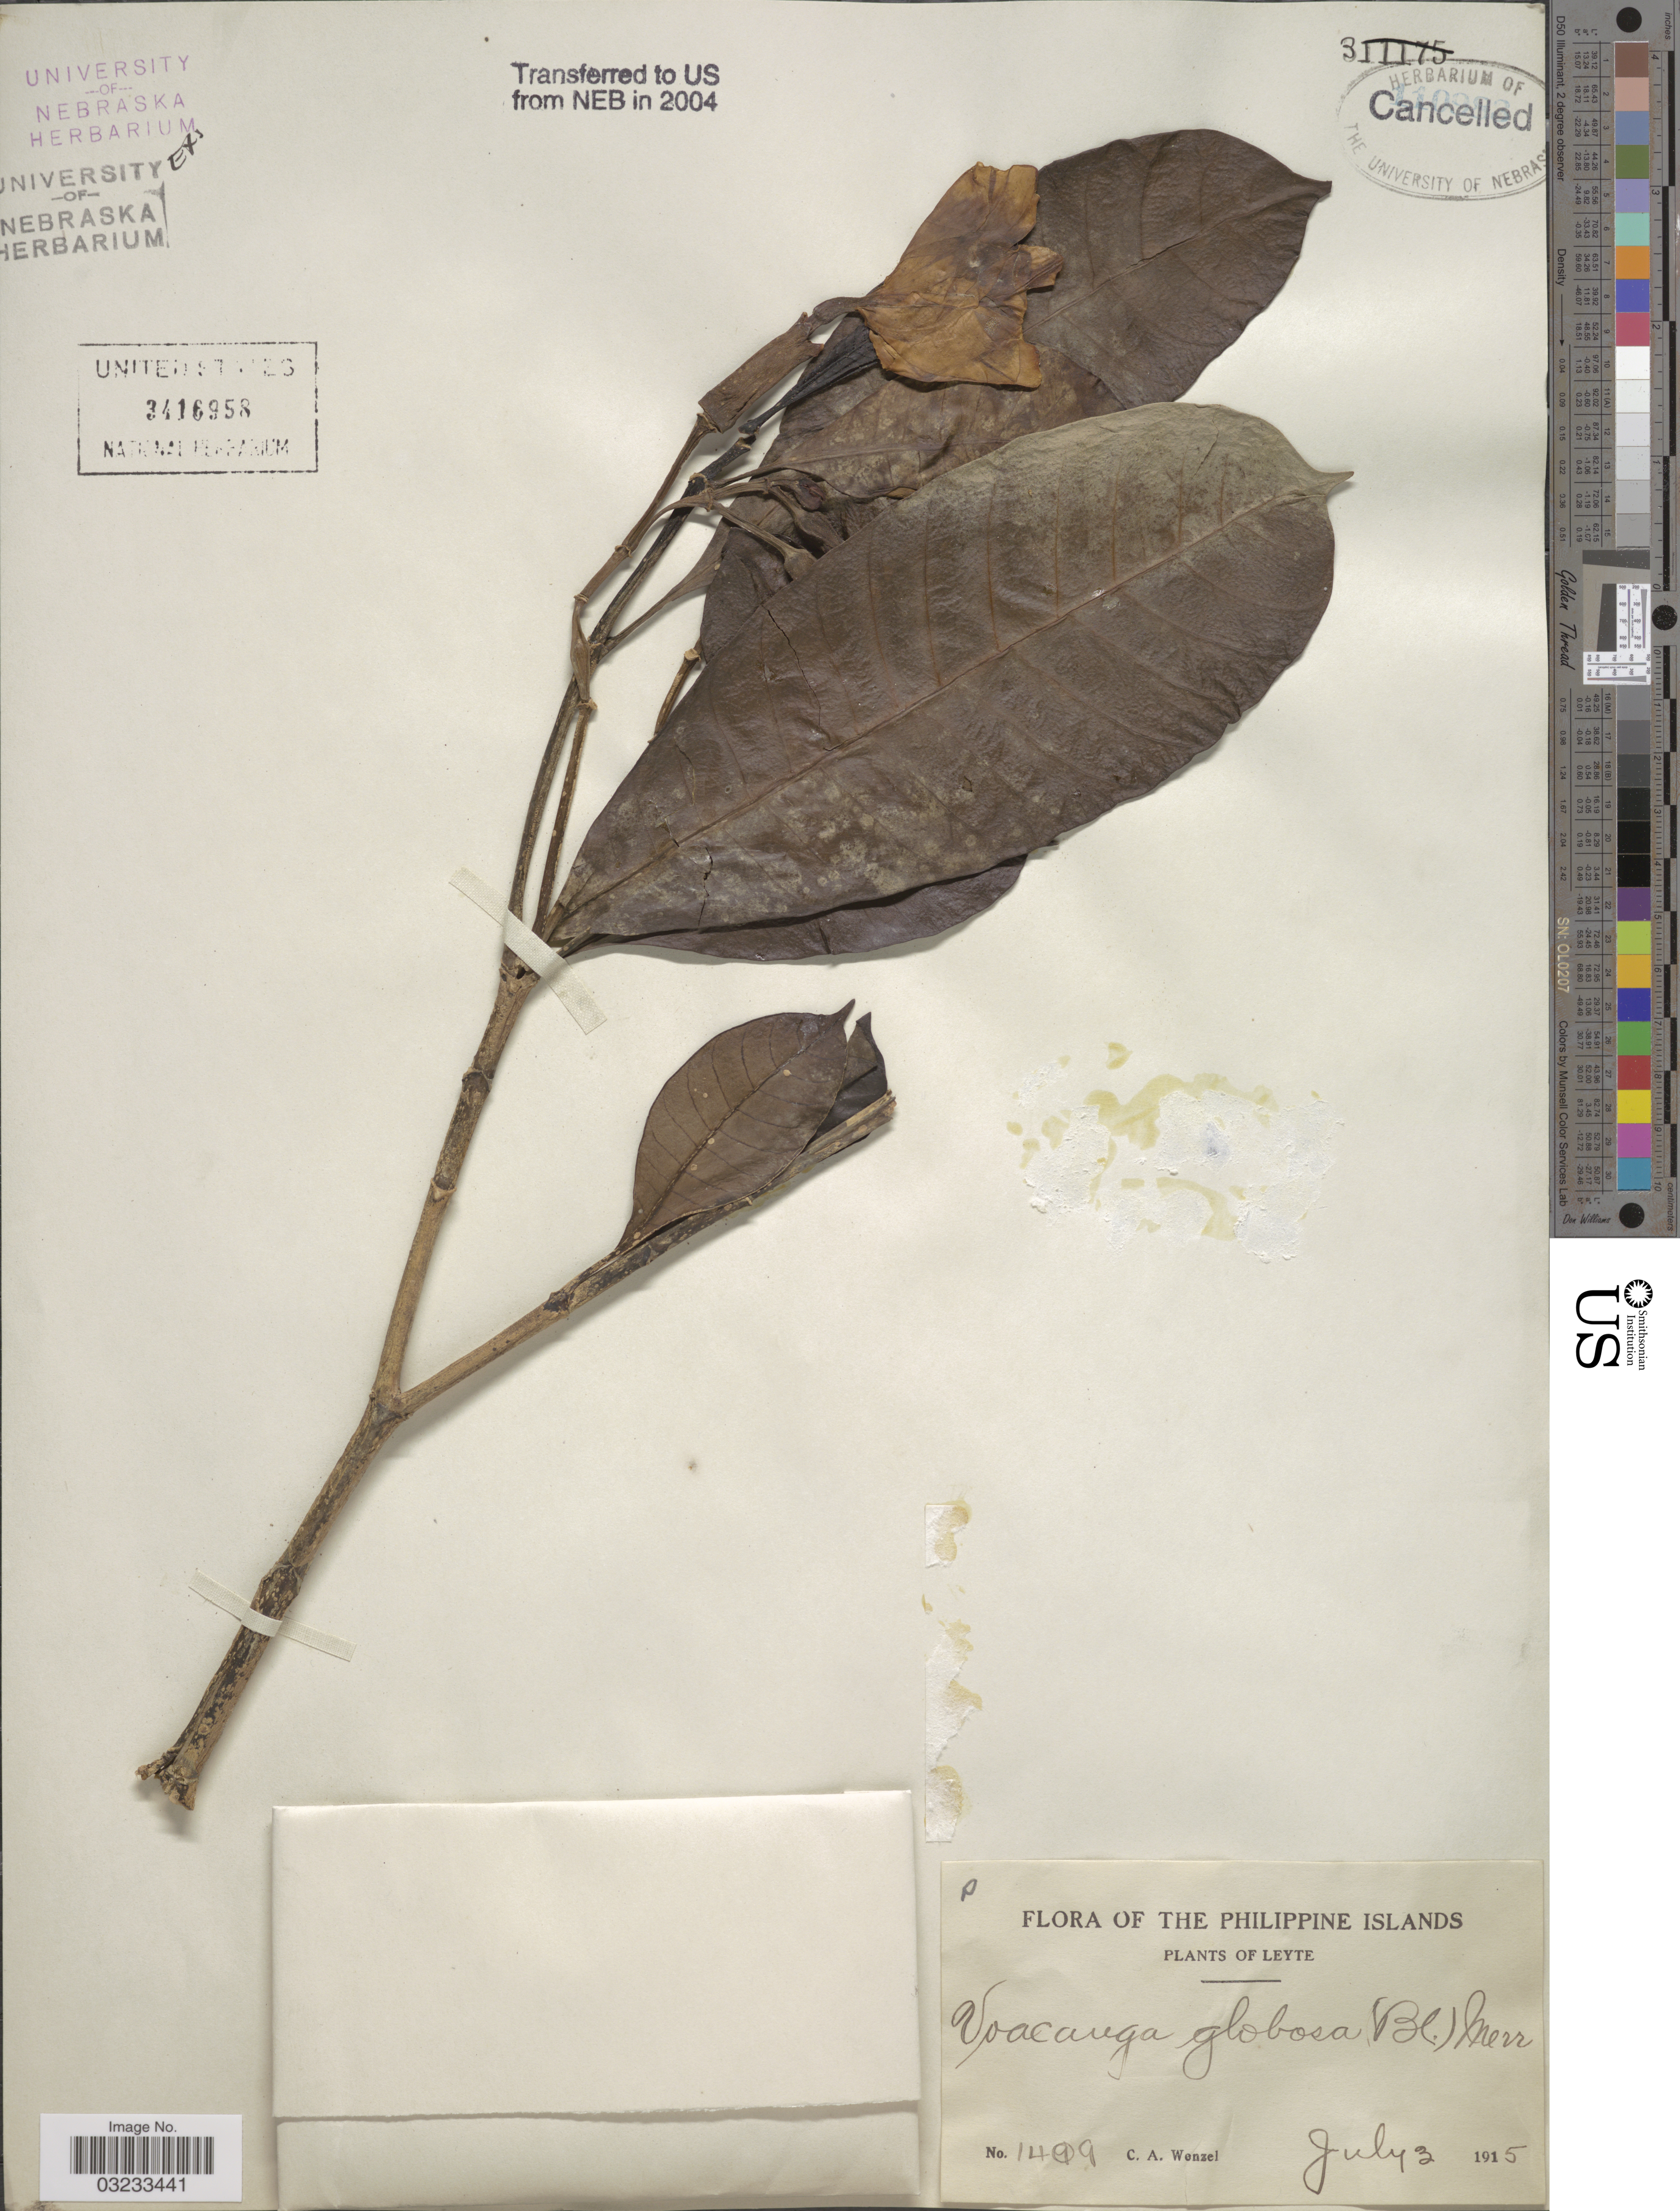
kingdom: Plantae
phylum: Tracheophyta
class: Magnoliopsida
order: Gentianales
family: Apocynaceae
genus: Voacanga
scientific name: Voacanga globosa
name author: (Blanco) Merr.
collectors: C. Wenzel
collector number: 1409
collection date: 1915-07-03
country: Philippines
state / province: Eastern Visayas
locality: Leyte.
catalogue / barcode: US 3416958